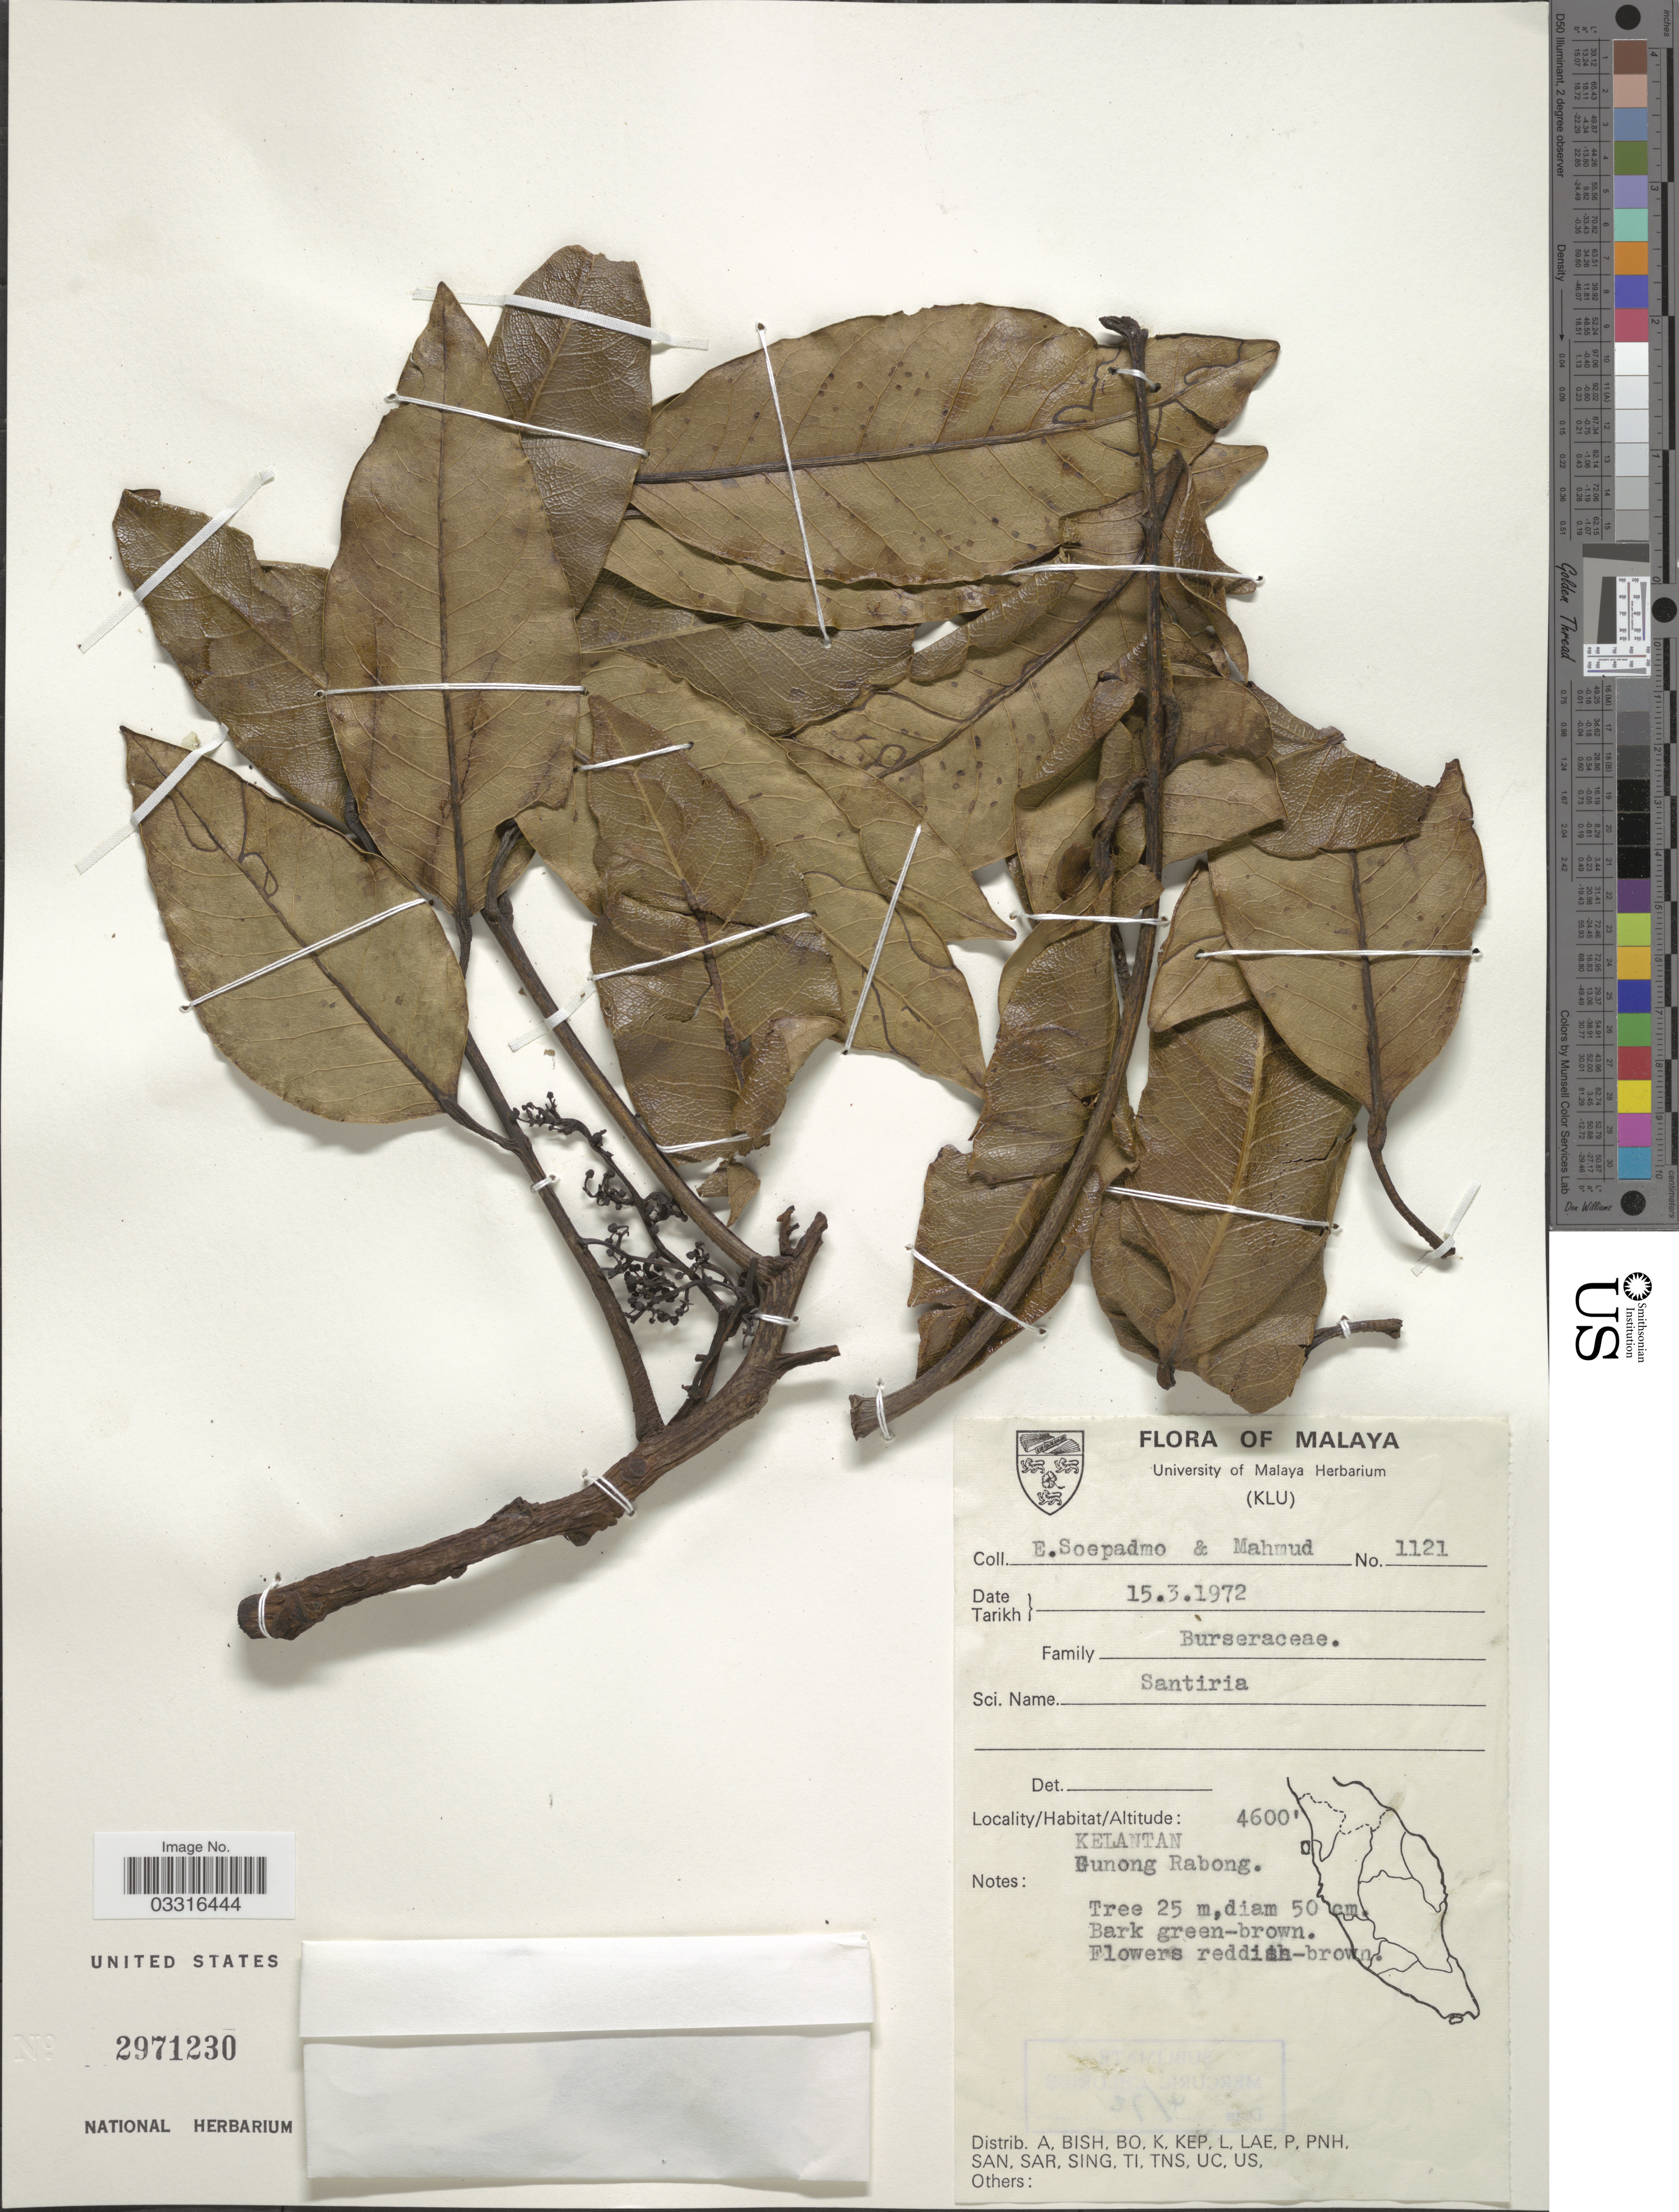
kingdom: Plantae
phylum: Tracheophyta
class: Magnoliopsida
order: Sapindales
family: Burseraceae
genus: Santiria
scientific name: Santiria sp.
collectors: E. Soepadmo & -. Mahmud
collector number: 1121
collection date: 1972-03-15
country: Malaysia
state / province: Kelantan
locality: Malaya. Kelantan. Gunong Rabong.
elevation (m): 1402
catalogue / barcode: US 2971230